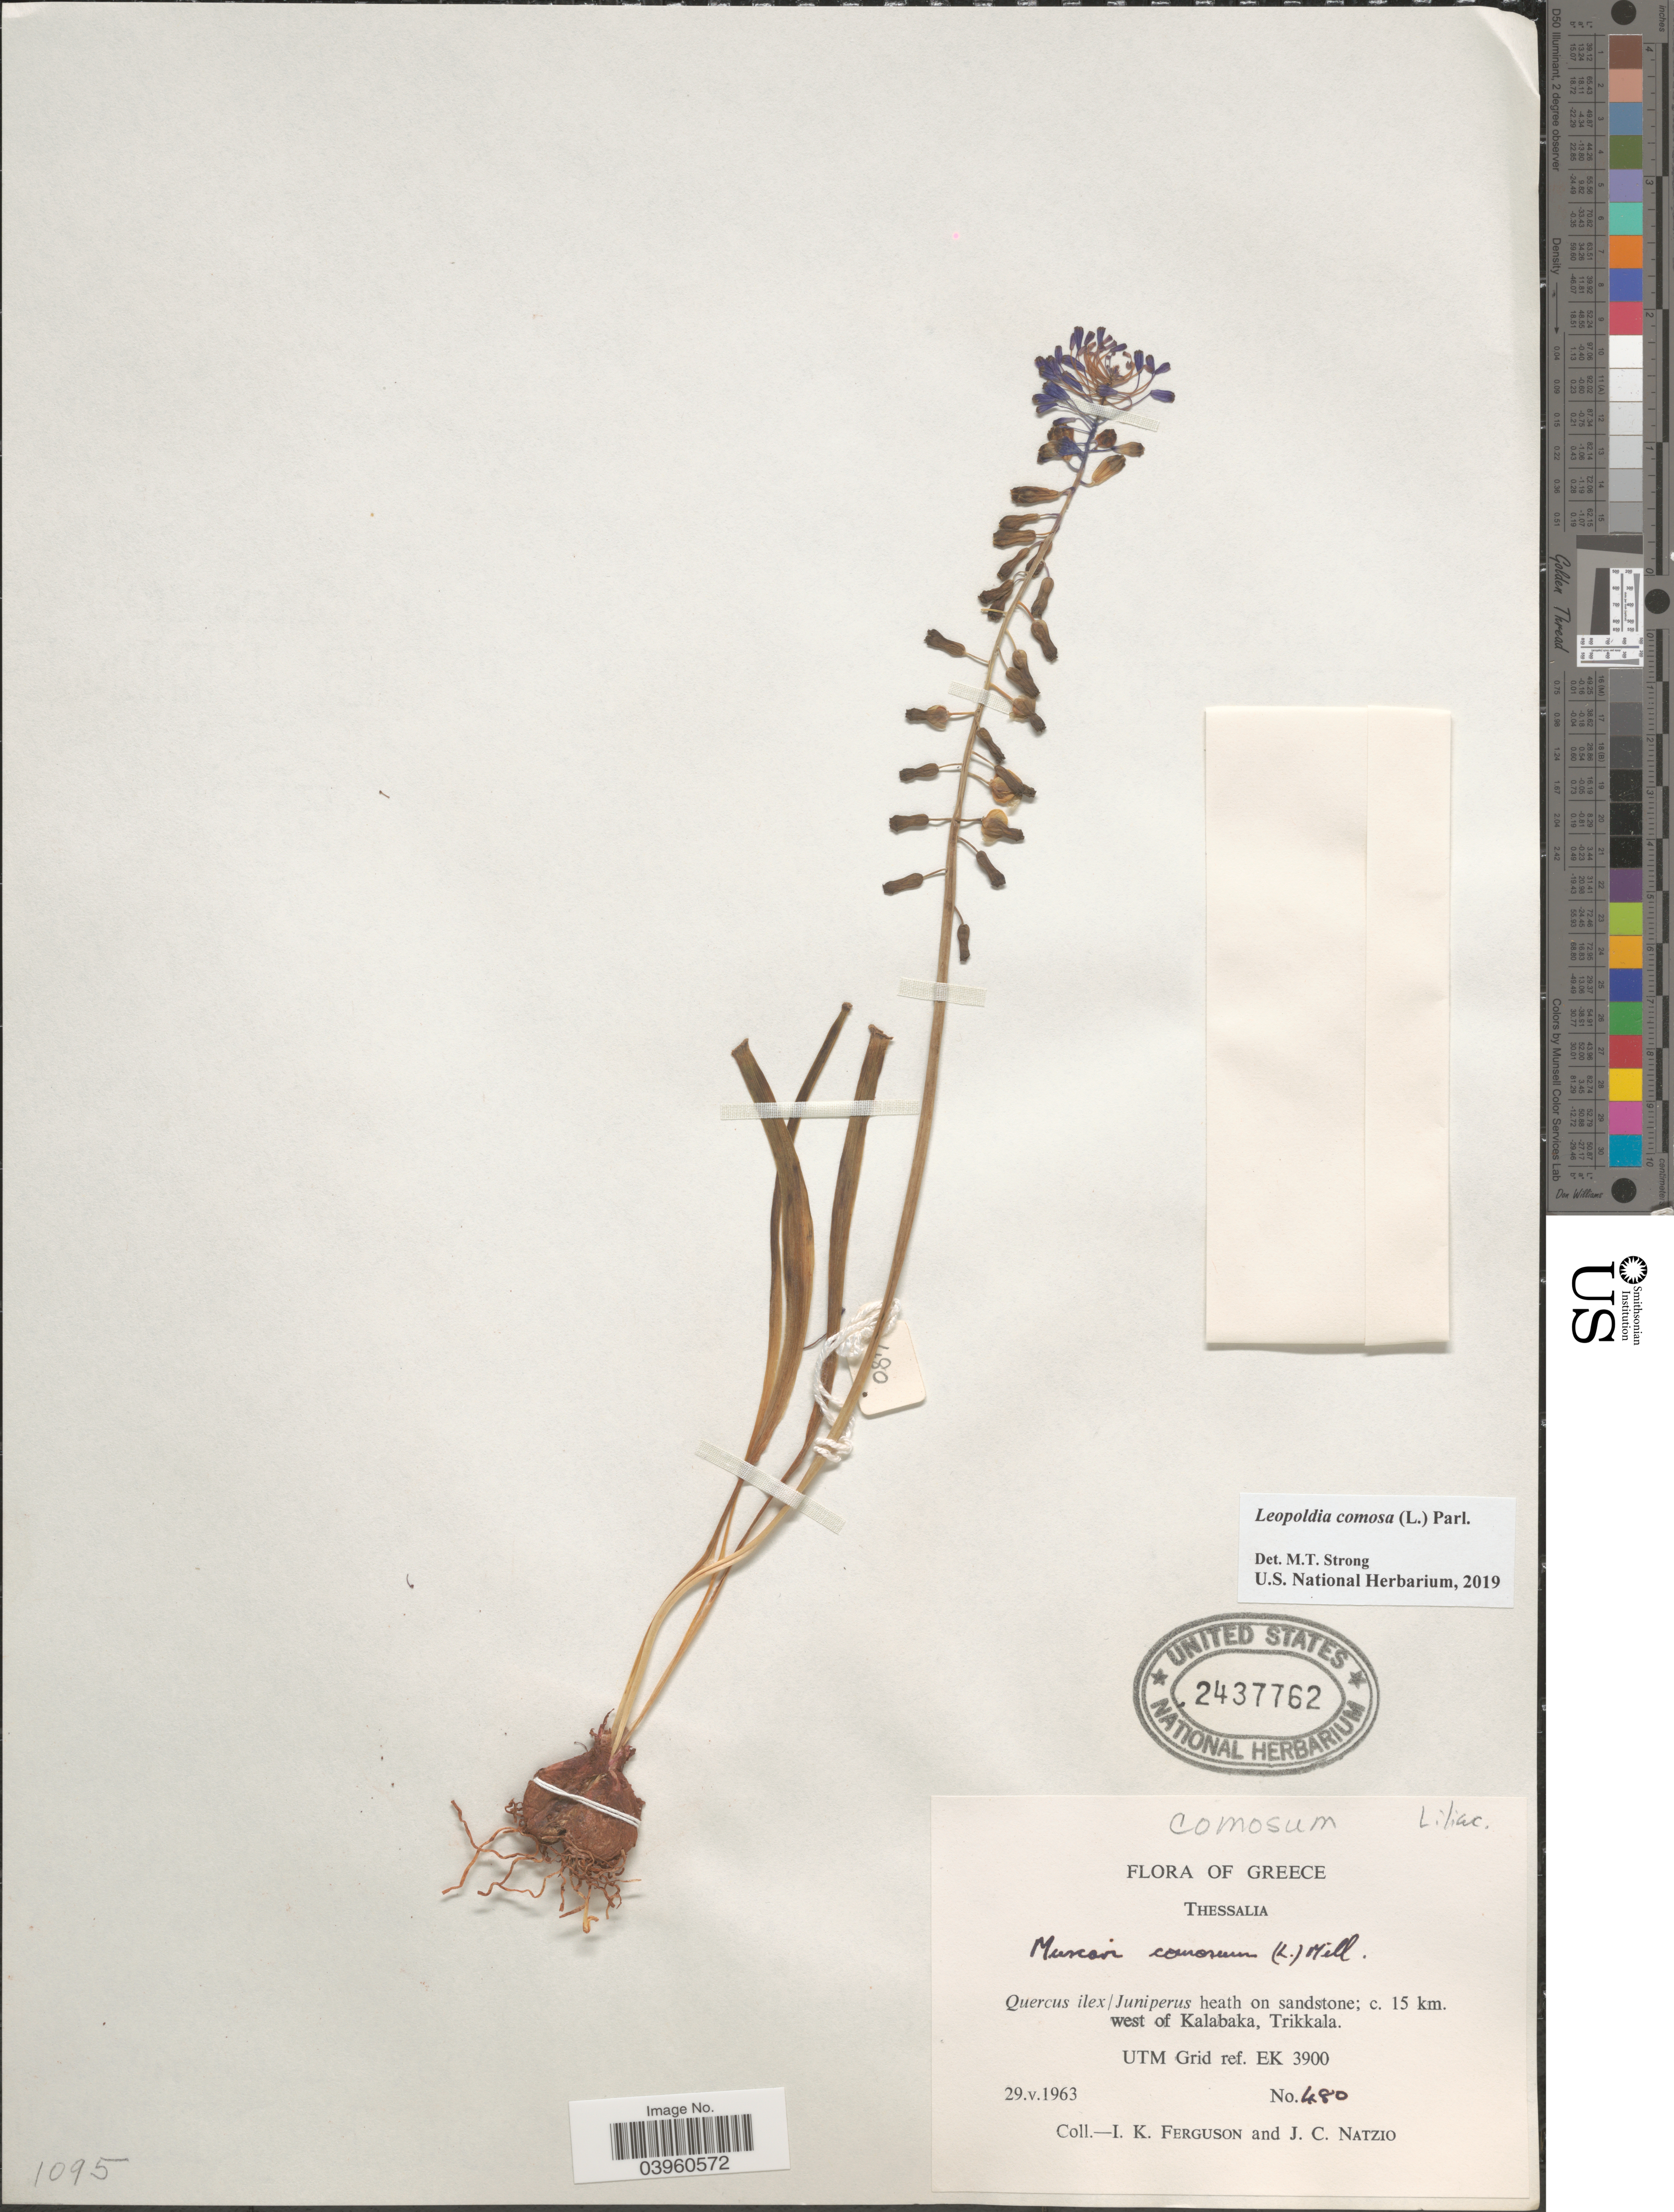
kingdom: Plantae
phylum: Tracheophyta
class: Liliopsida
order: Asparagales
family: Asparagaceae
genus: Leopoldia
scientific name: Leopoldia comosa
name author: (L.) Parl.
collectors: I. K. Ferguson & J. Natzio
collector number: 480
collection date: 1963-05-29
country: Greece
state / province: Thessaly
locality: Thessalia. C. 15 km. west of Kalabaka, Trikkala. UTM Grid ref. EK 3900.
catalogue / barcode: US 2437762